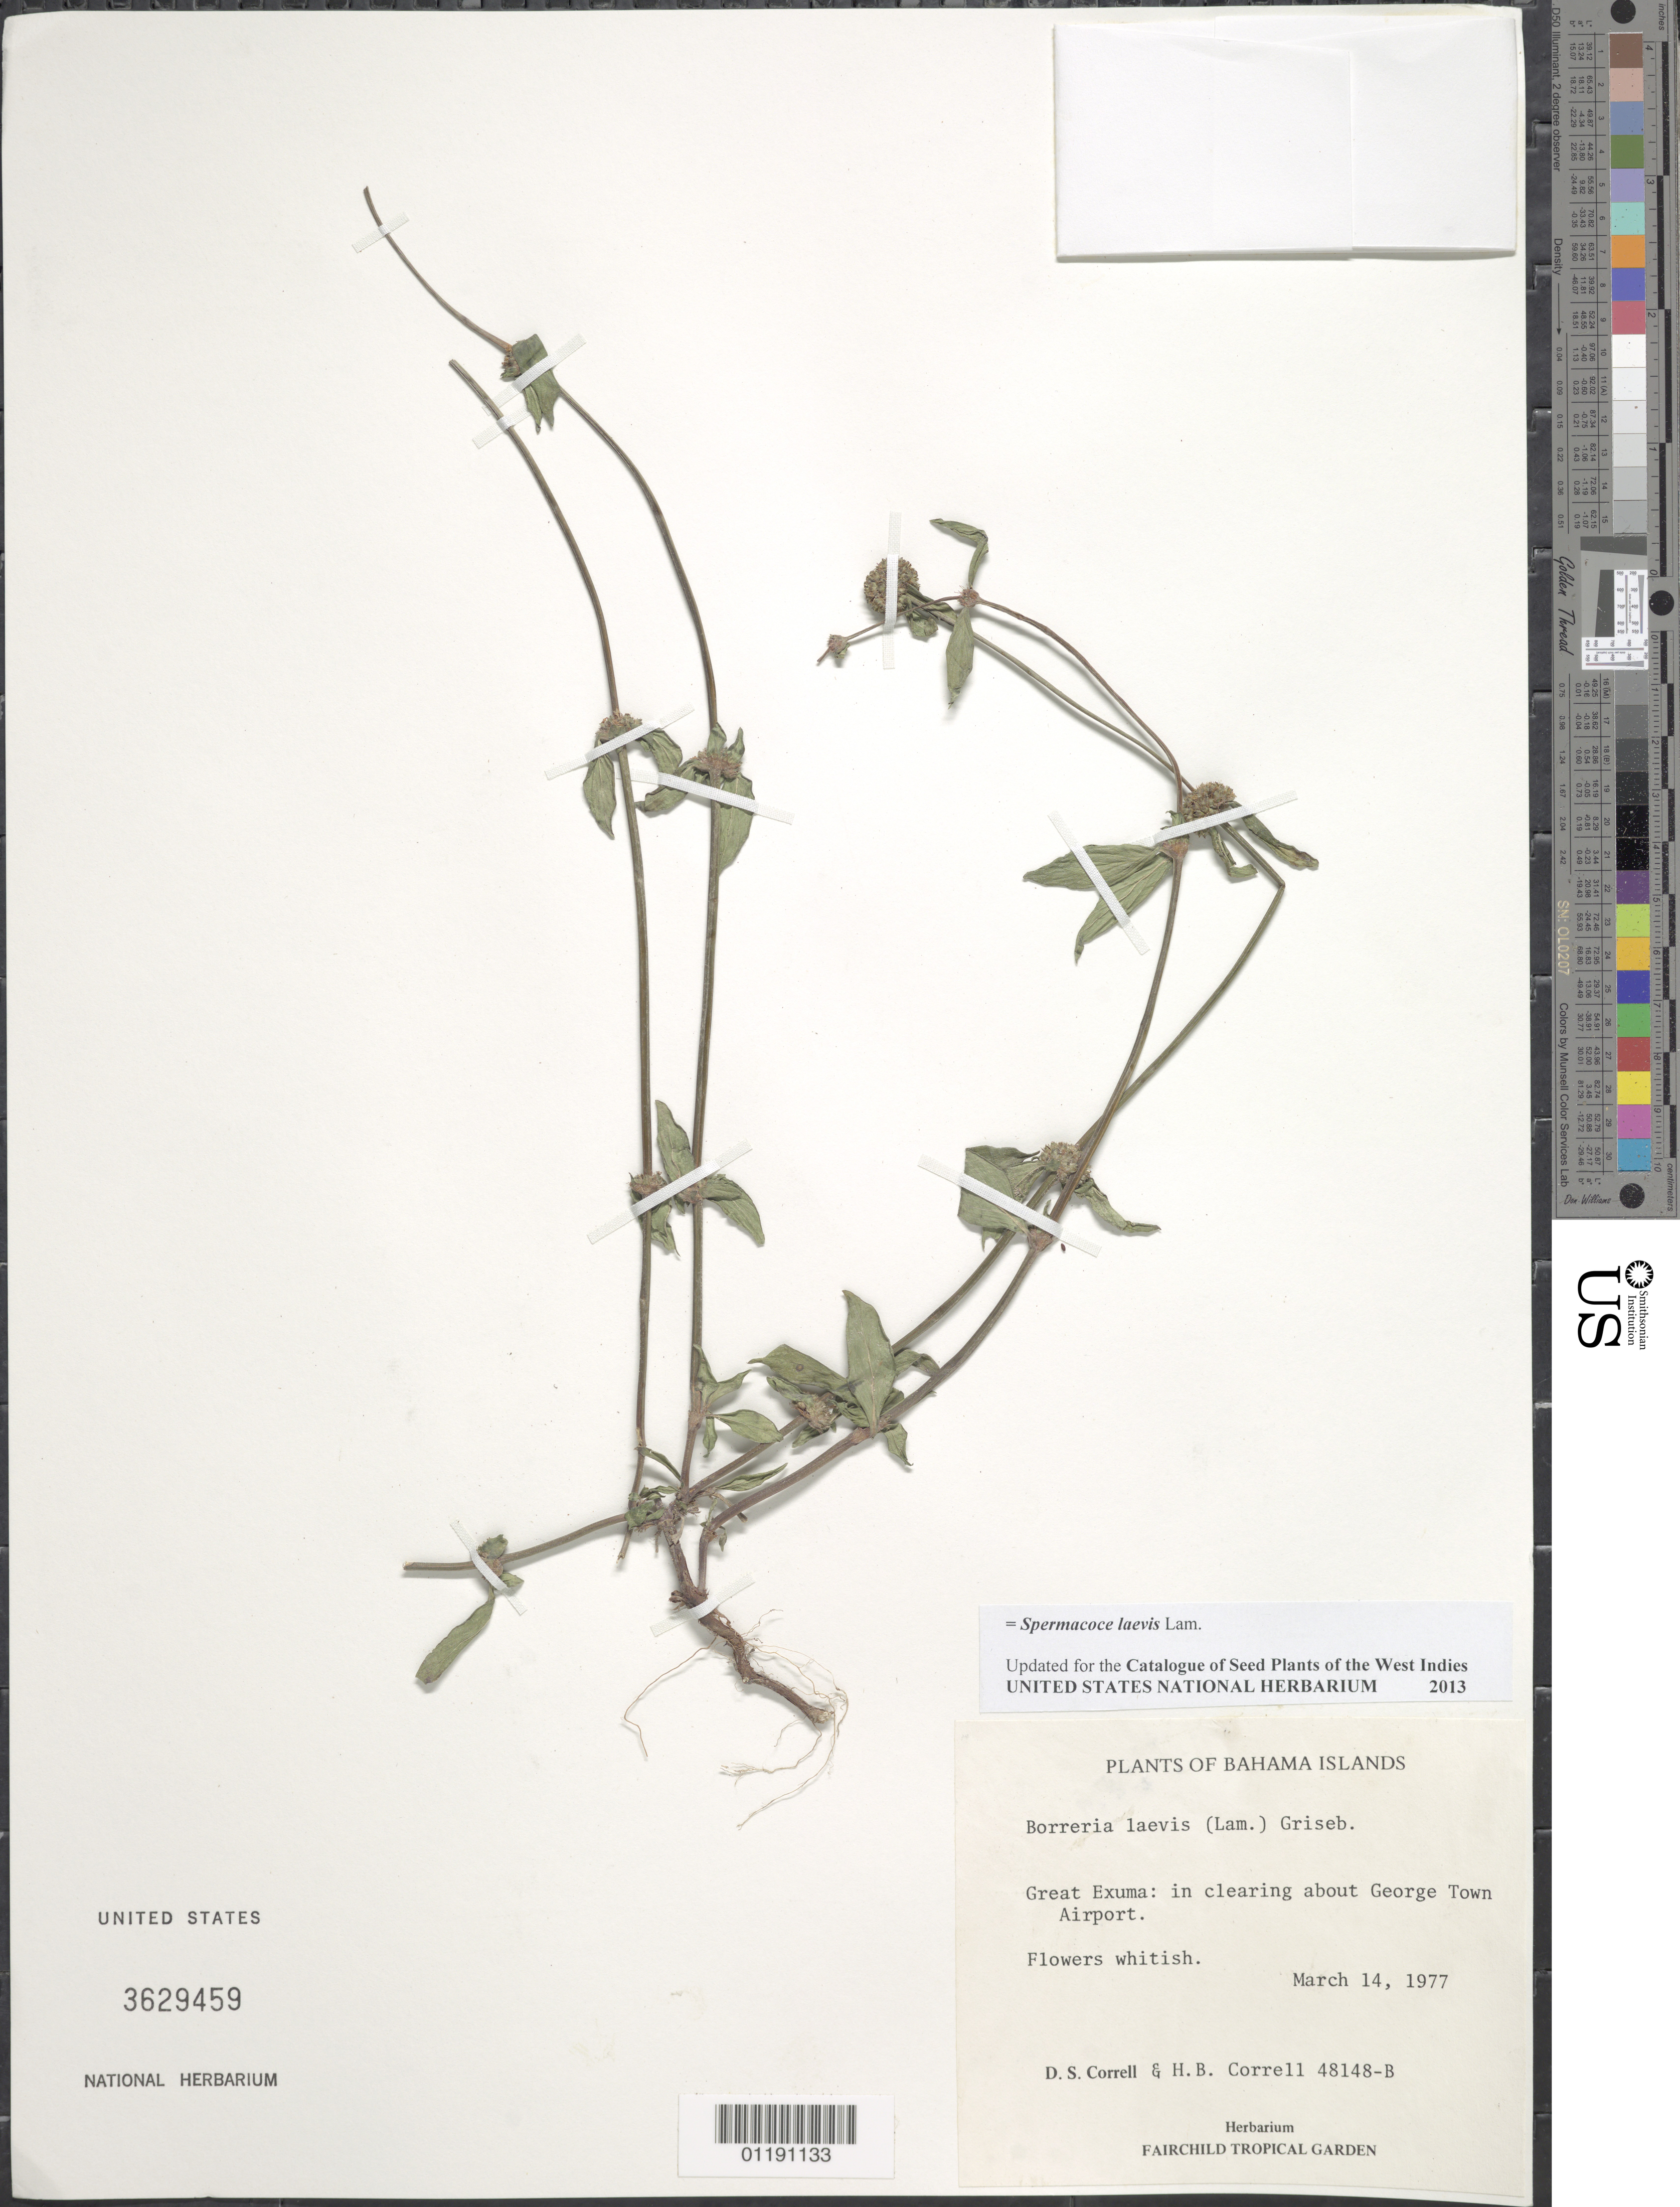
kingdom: Plantae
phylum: Tracheophyta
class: Magnoliopsida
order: Gentianales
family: Rubiaceae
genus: Spermacoce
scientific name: Spermacoce laevis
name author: Lam.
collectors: D. S. Correll & H. Correll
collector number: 48148-B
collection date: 1977-03-14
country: Bahamas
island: Great Exuma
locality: In clearing about George Town Airport.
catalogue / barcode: US 3629459